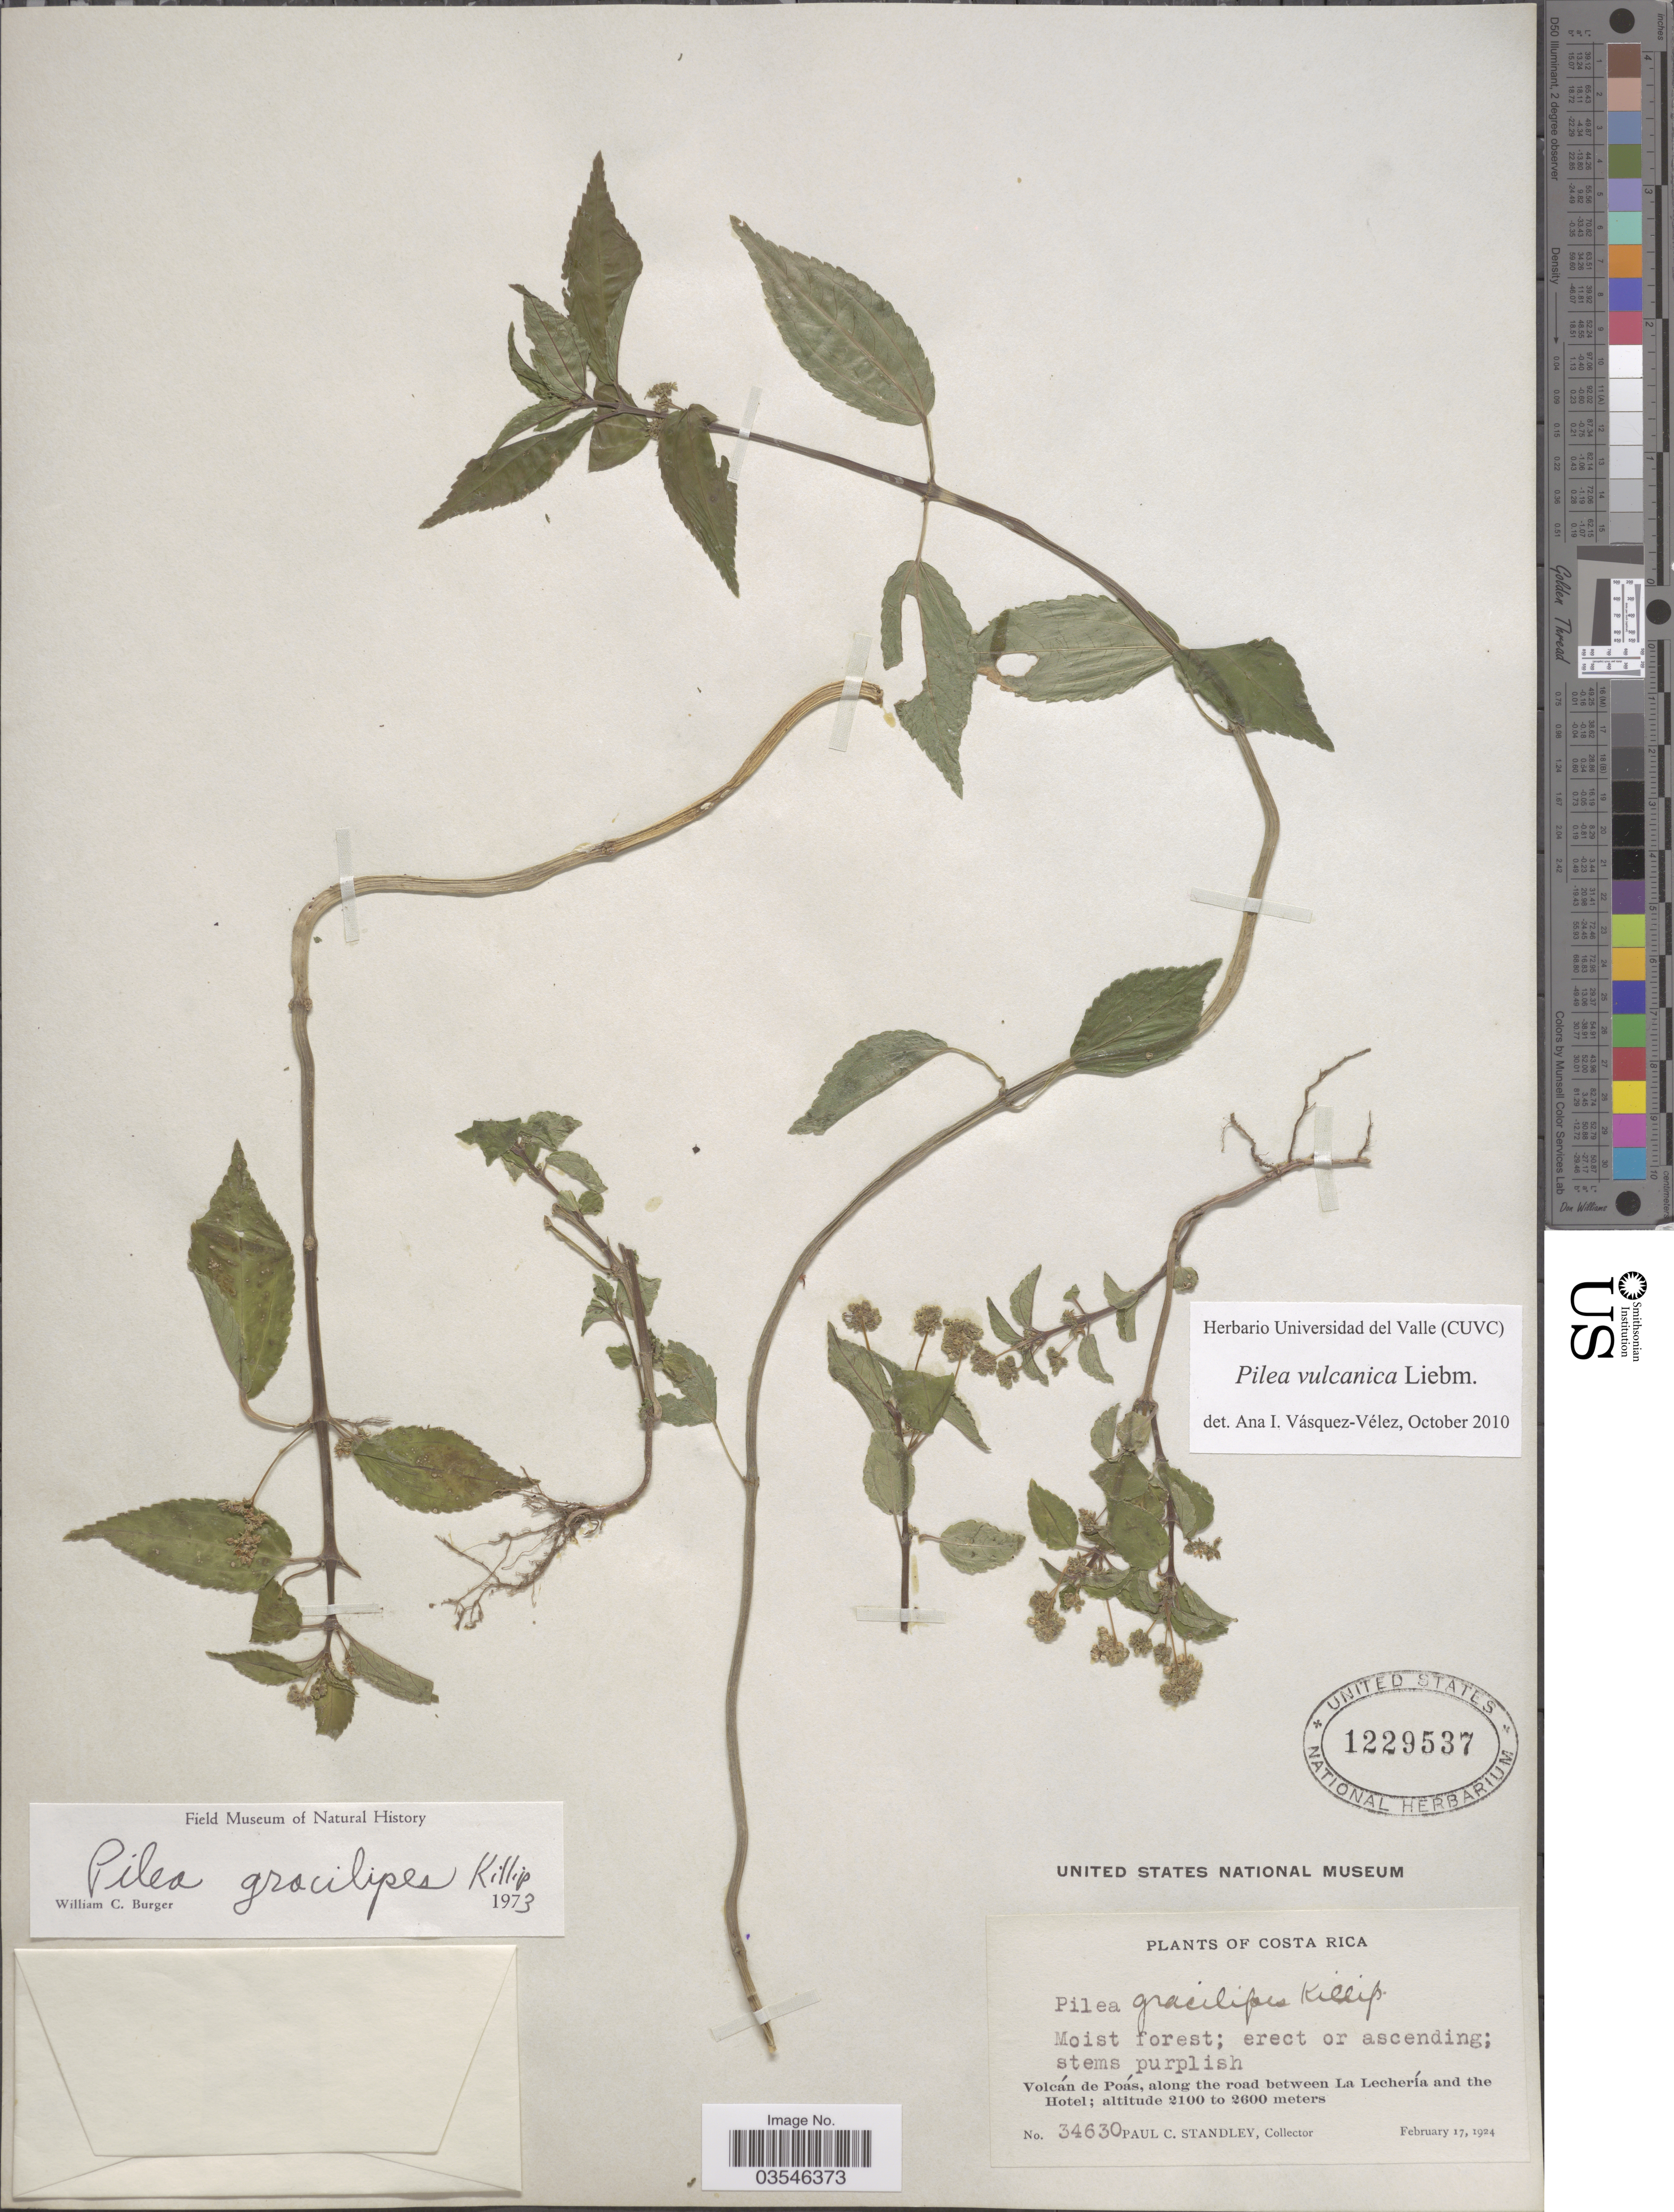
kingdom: Plantae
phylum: Tracheophyta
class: Magnoliopsida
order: Rosales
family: Urticaceae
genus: Pilea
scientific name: Pilea vulcanica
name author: Liebm.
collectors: P. C. Standley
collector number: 34630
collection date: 1924-02-17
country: Costa Rica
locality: Volcán de Poás, along the road between La Lechería and the Hotel.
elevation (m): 2100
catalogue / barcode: US 1229537